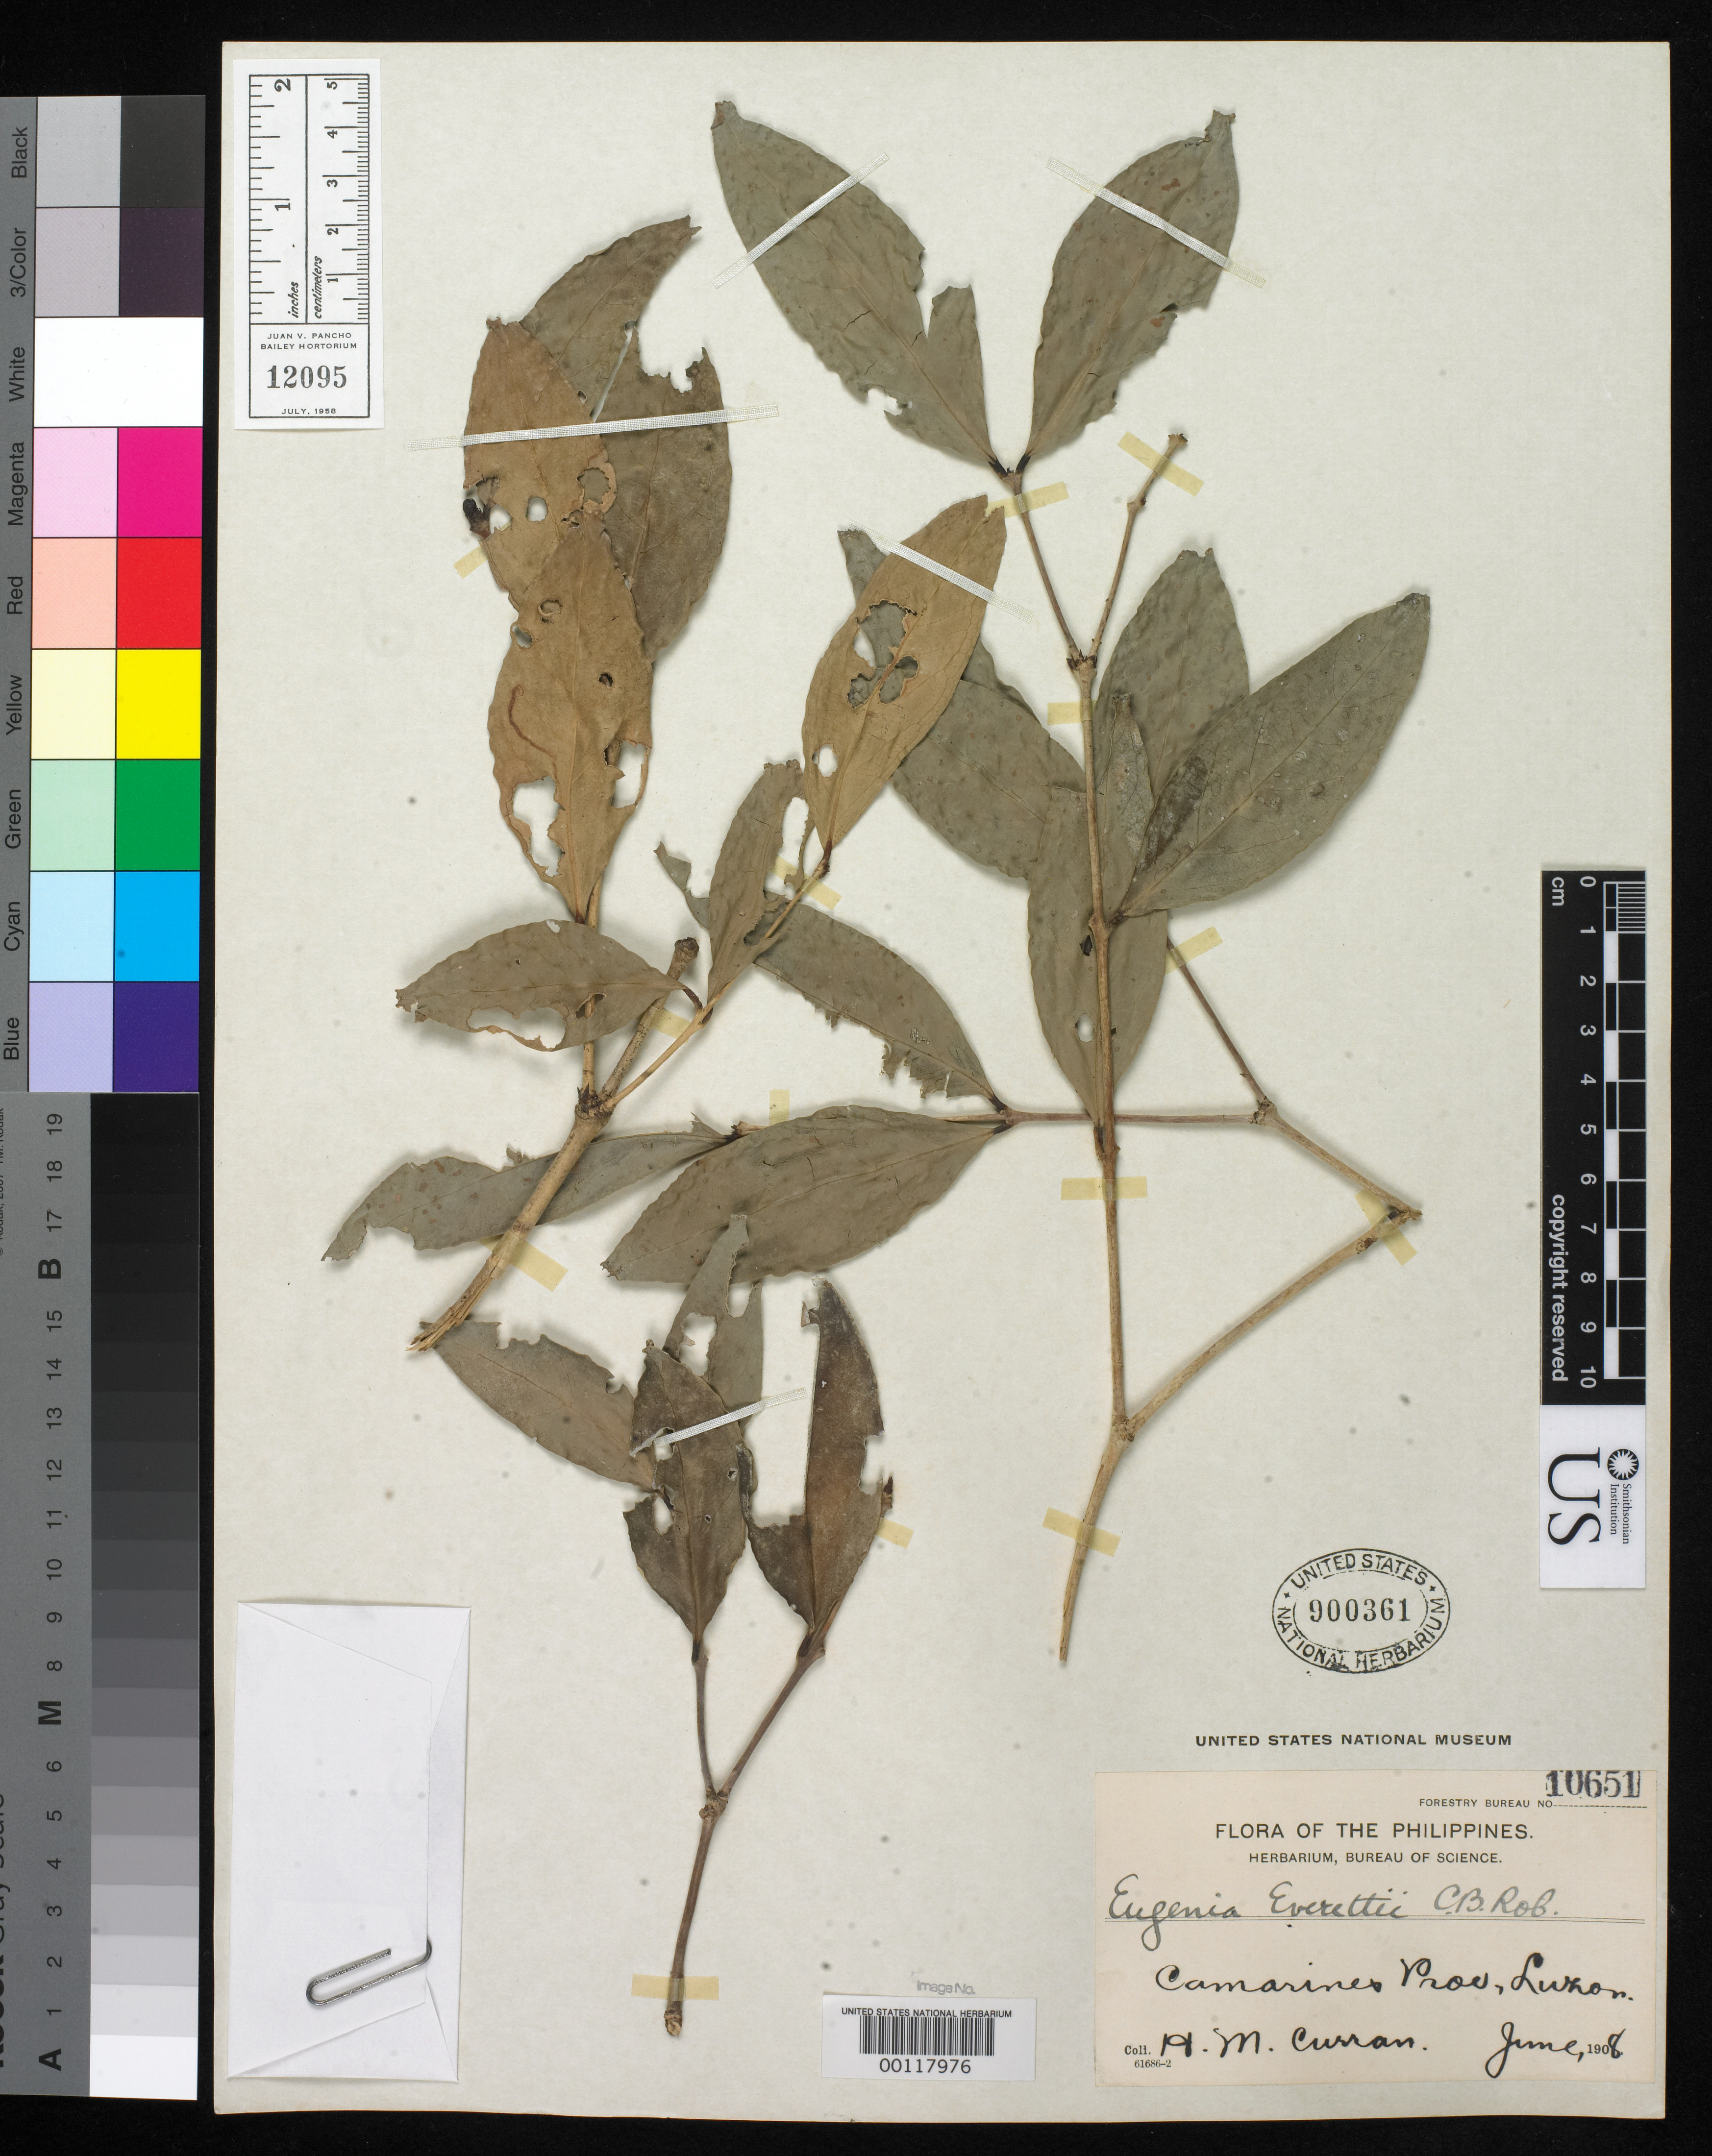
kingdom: Plantae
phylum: Tracheophyta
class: Magnoliopsida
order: Myrtales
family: Myrtaceae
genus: Eugenia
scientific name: Eugenia everettii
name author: C.B. Rob.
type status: Syntype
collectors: H. M. Curran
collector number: Bur. Sci. 10651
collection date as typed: Jun 1908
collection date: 1908-06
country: Philippines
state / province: Bicol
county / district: Camarines Norte / Camarines Sur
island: Luzon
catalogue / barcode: US 900361